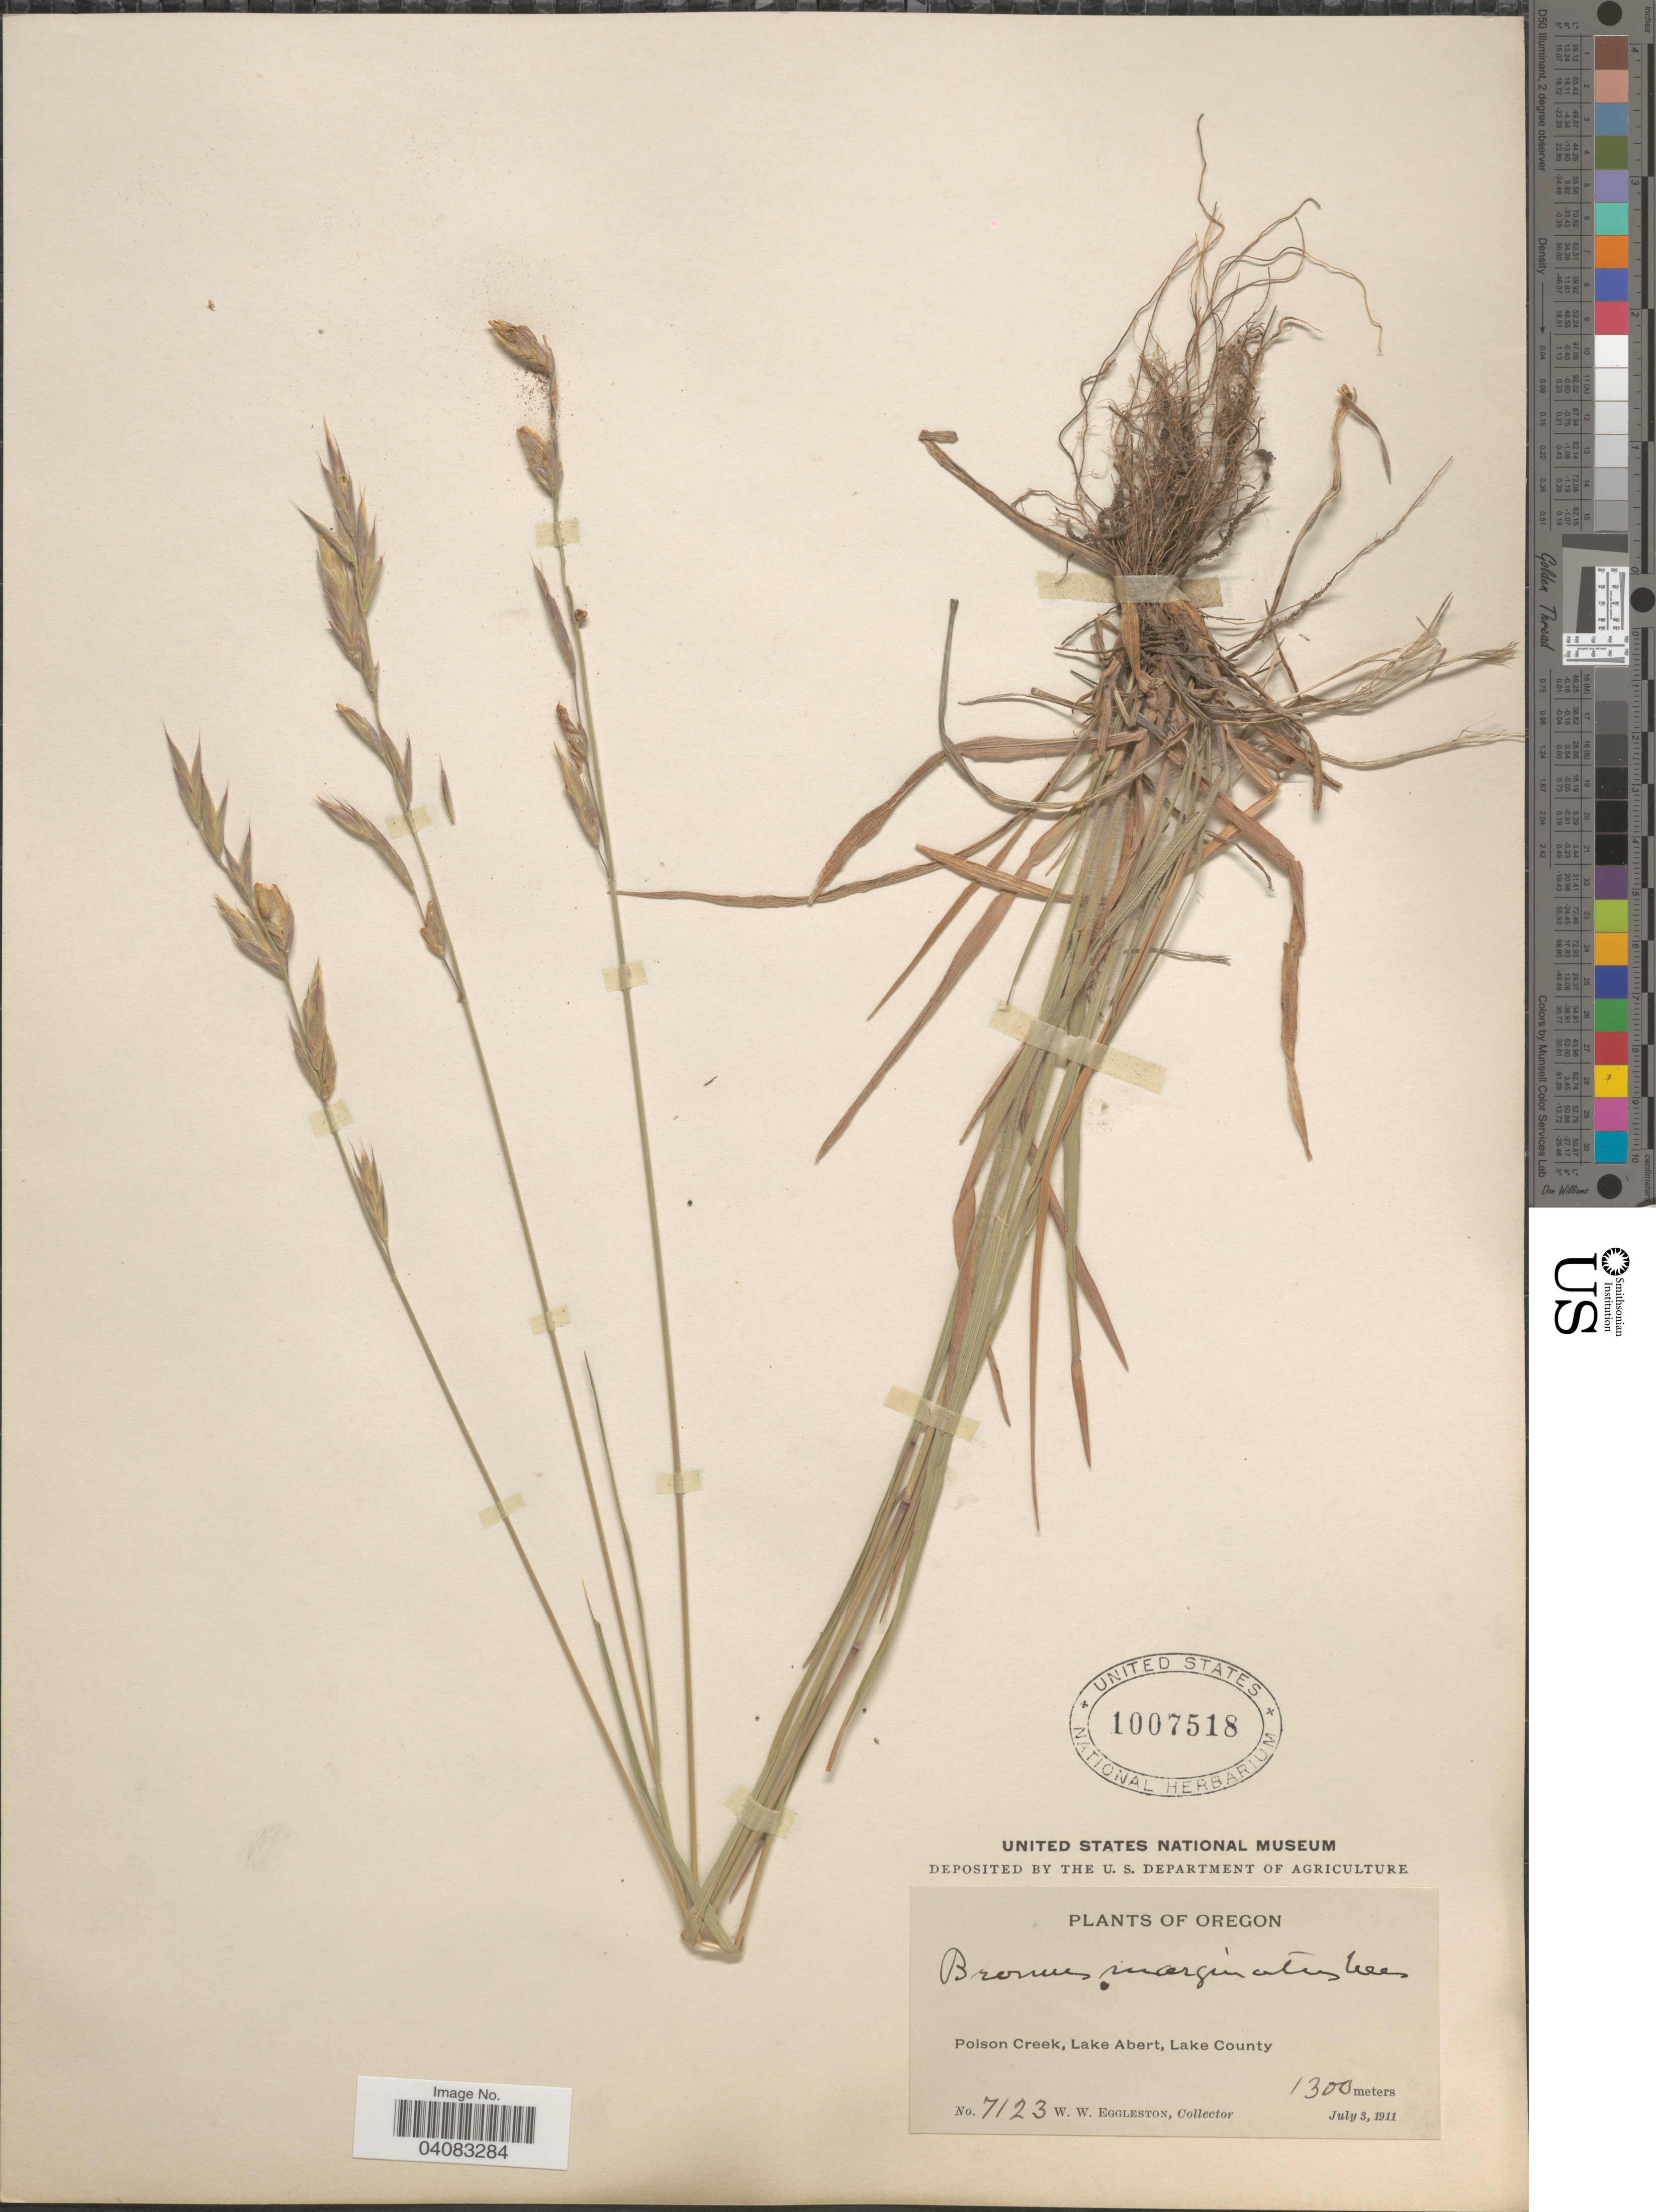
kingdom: Plantae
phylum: Tracheophyta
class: Liliopsida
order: Poales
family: Poaceae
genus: Bromus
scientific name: Bromus marginatus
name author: Nees ex Steud.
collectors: W. W. Eggleston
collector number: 7123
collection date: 1911-07-03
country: United States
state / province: Oregon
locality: Poison Creek, Lake Abert, Lake County.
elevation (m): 1300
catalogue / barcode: US 1007518